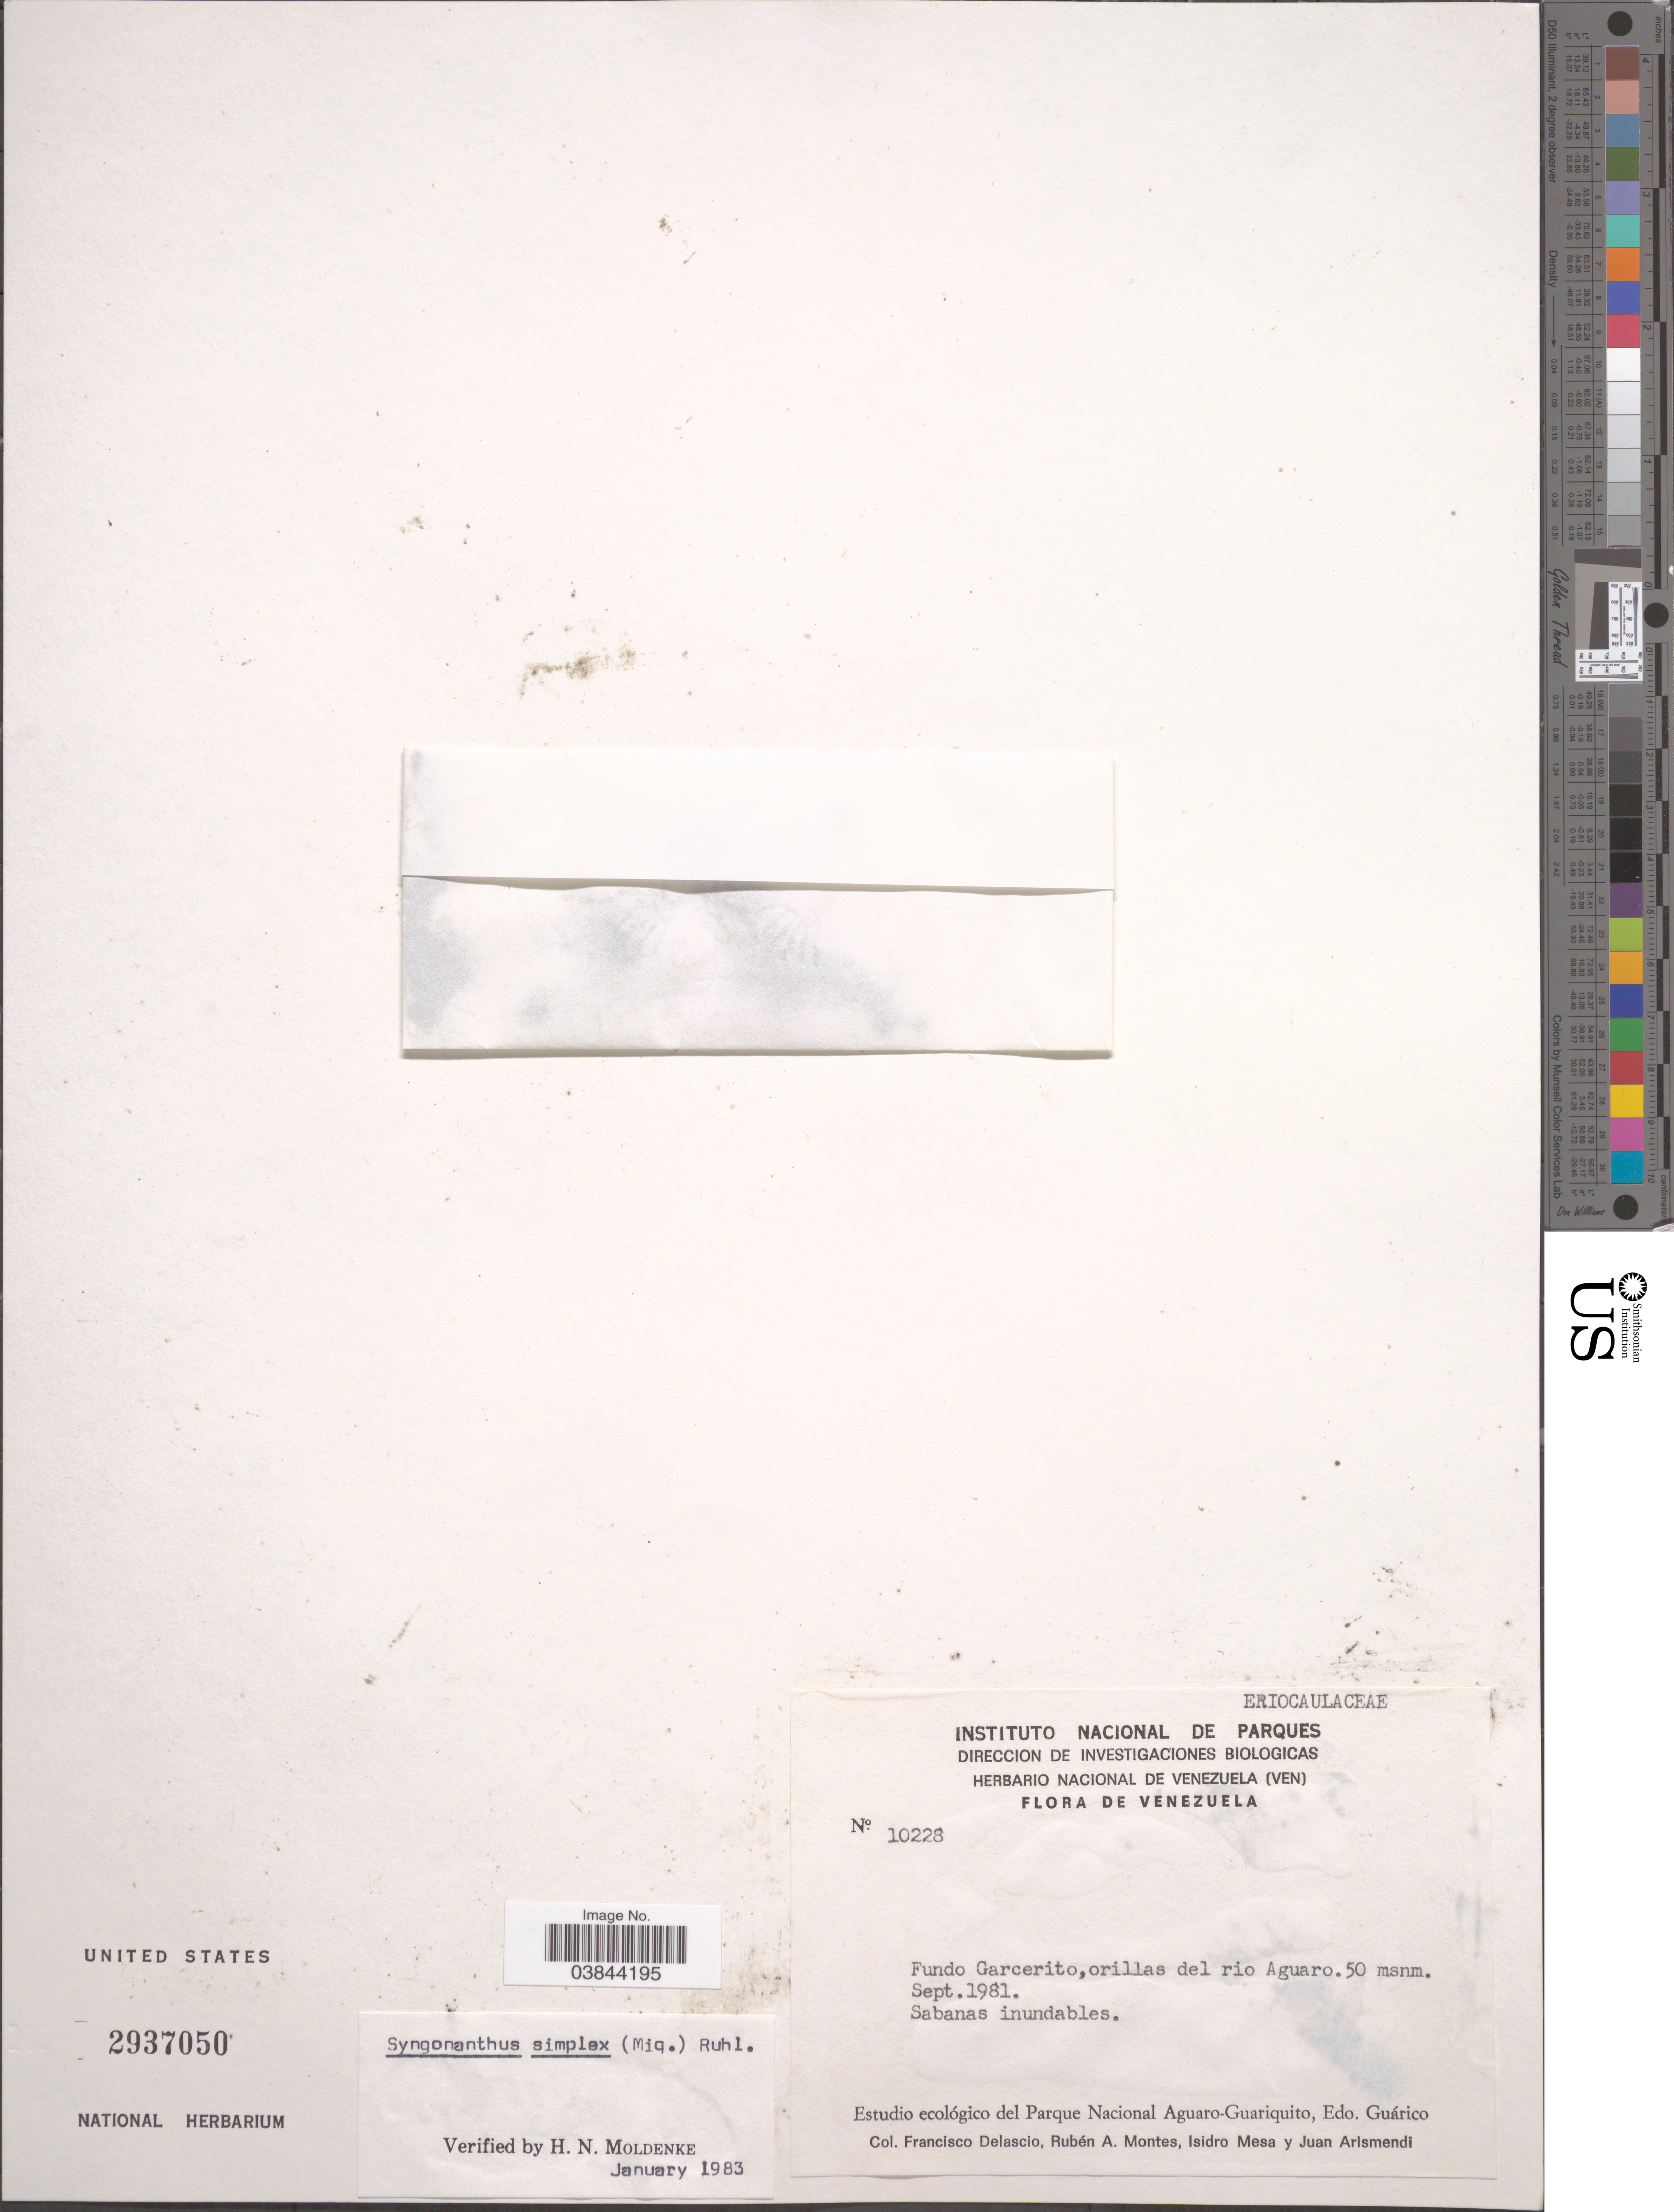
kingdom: Plantae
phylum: Tracheophyta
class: Liliopsida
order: Poales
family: Eriocaulaceae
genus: Syngonanthus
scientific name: Syngonanthus simplex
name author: (Miq.) Ruiz & Pav.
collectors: F. Delascio, R. Montes, I. Mesa & J. Arismendi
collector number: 10228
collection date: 1981-09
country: Venezuela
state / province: Guarico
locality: Fundo Garcerito, orillas del rio Aguaro. Estudio ecológico del Parque Nacional Aguaro-Guariquito.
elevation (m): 50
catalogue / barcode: US 2937050